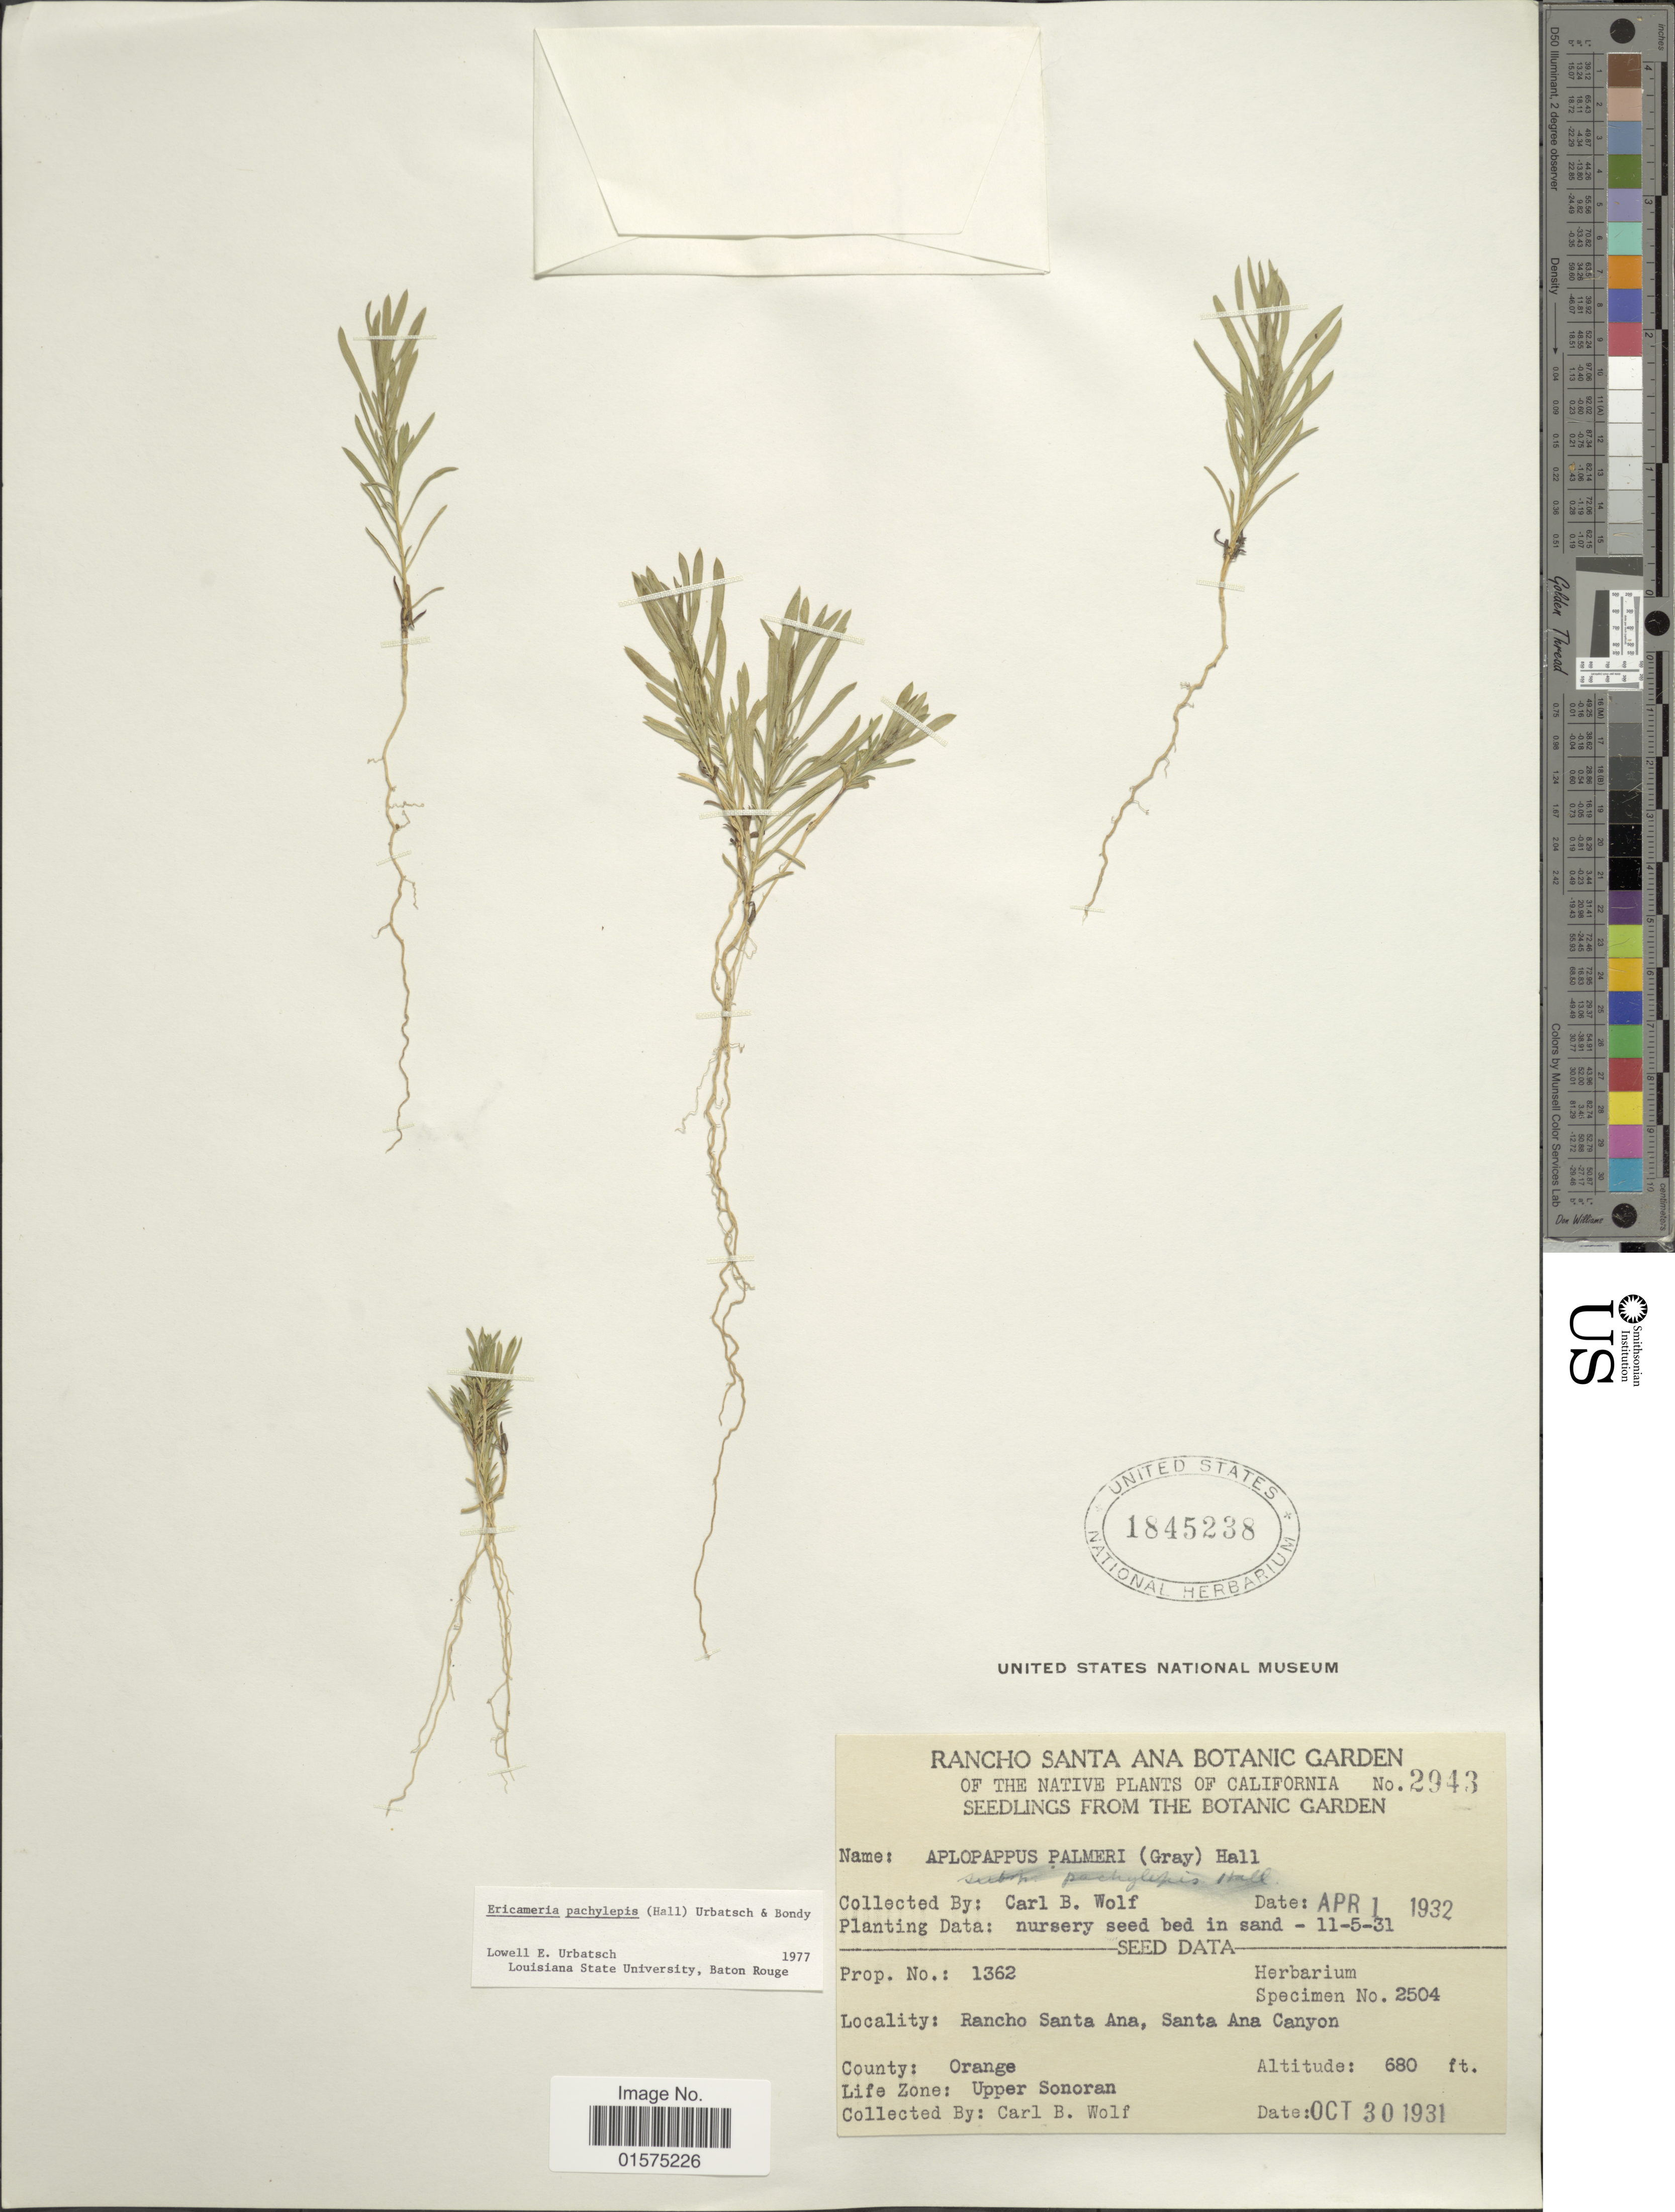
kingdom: Plantae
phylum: Tracheophyta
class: Magnoliopsida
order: Asterales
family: Asteraceae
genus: Ericameria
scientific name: Ericameria pachylepis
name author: (Hall.) Urbatsch & Bondy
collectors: C. B. Wolf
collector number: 2943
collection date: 1932-04-01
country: United States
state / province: California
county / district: Orange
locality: Rancho Santa Ana Botanic Garden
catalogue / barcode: US 1845238